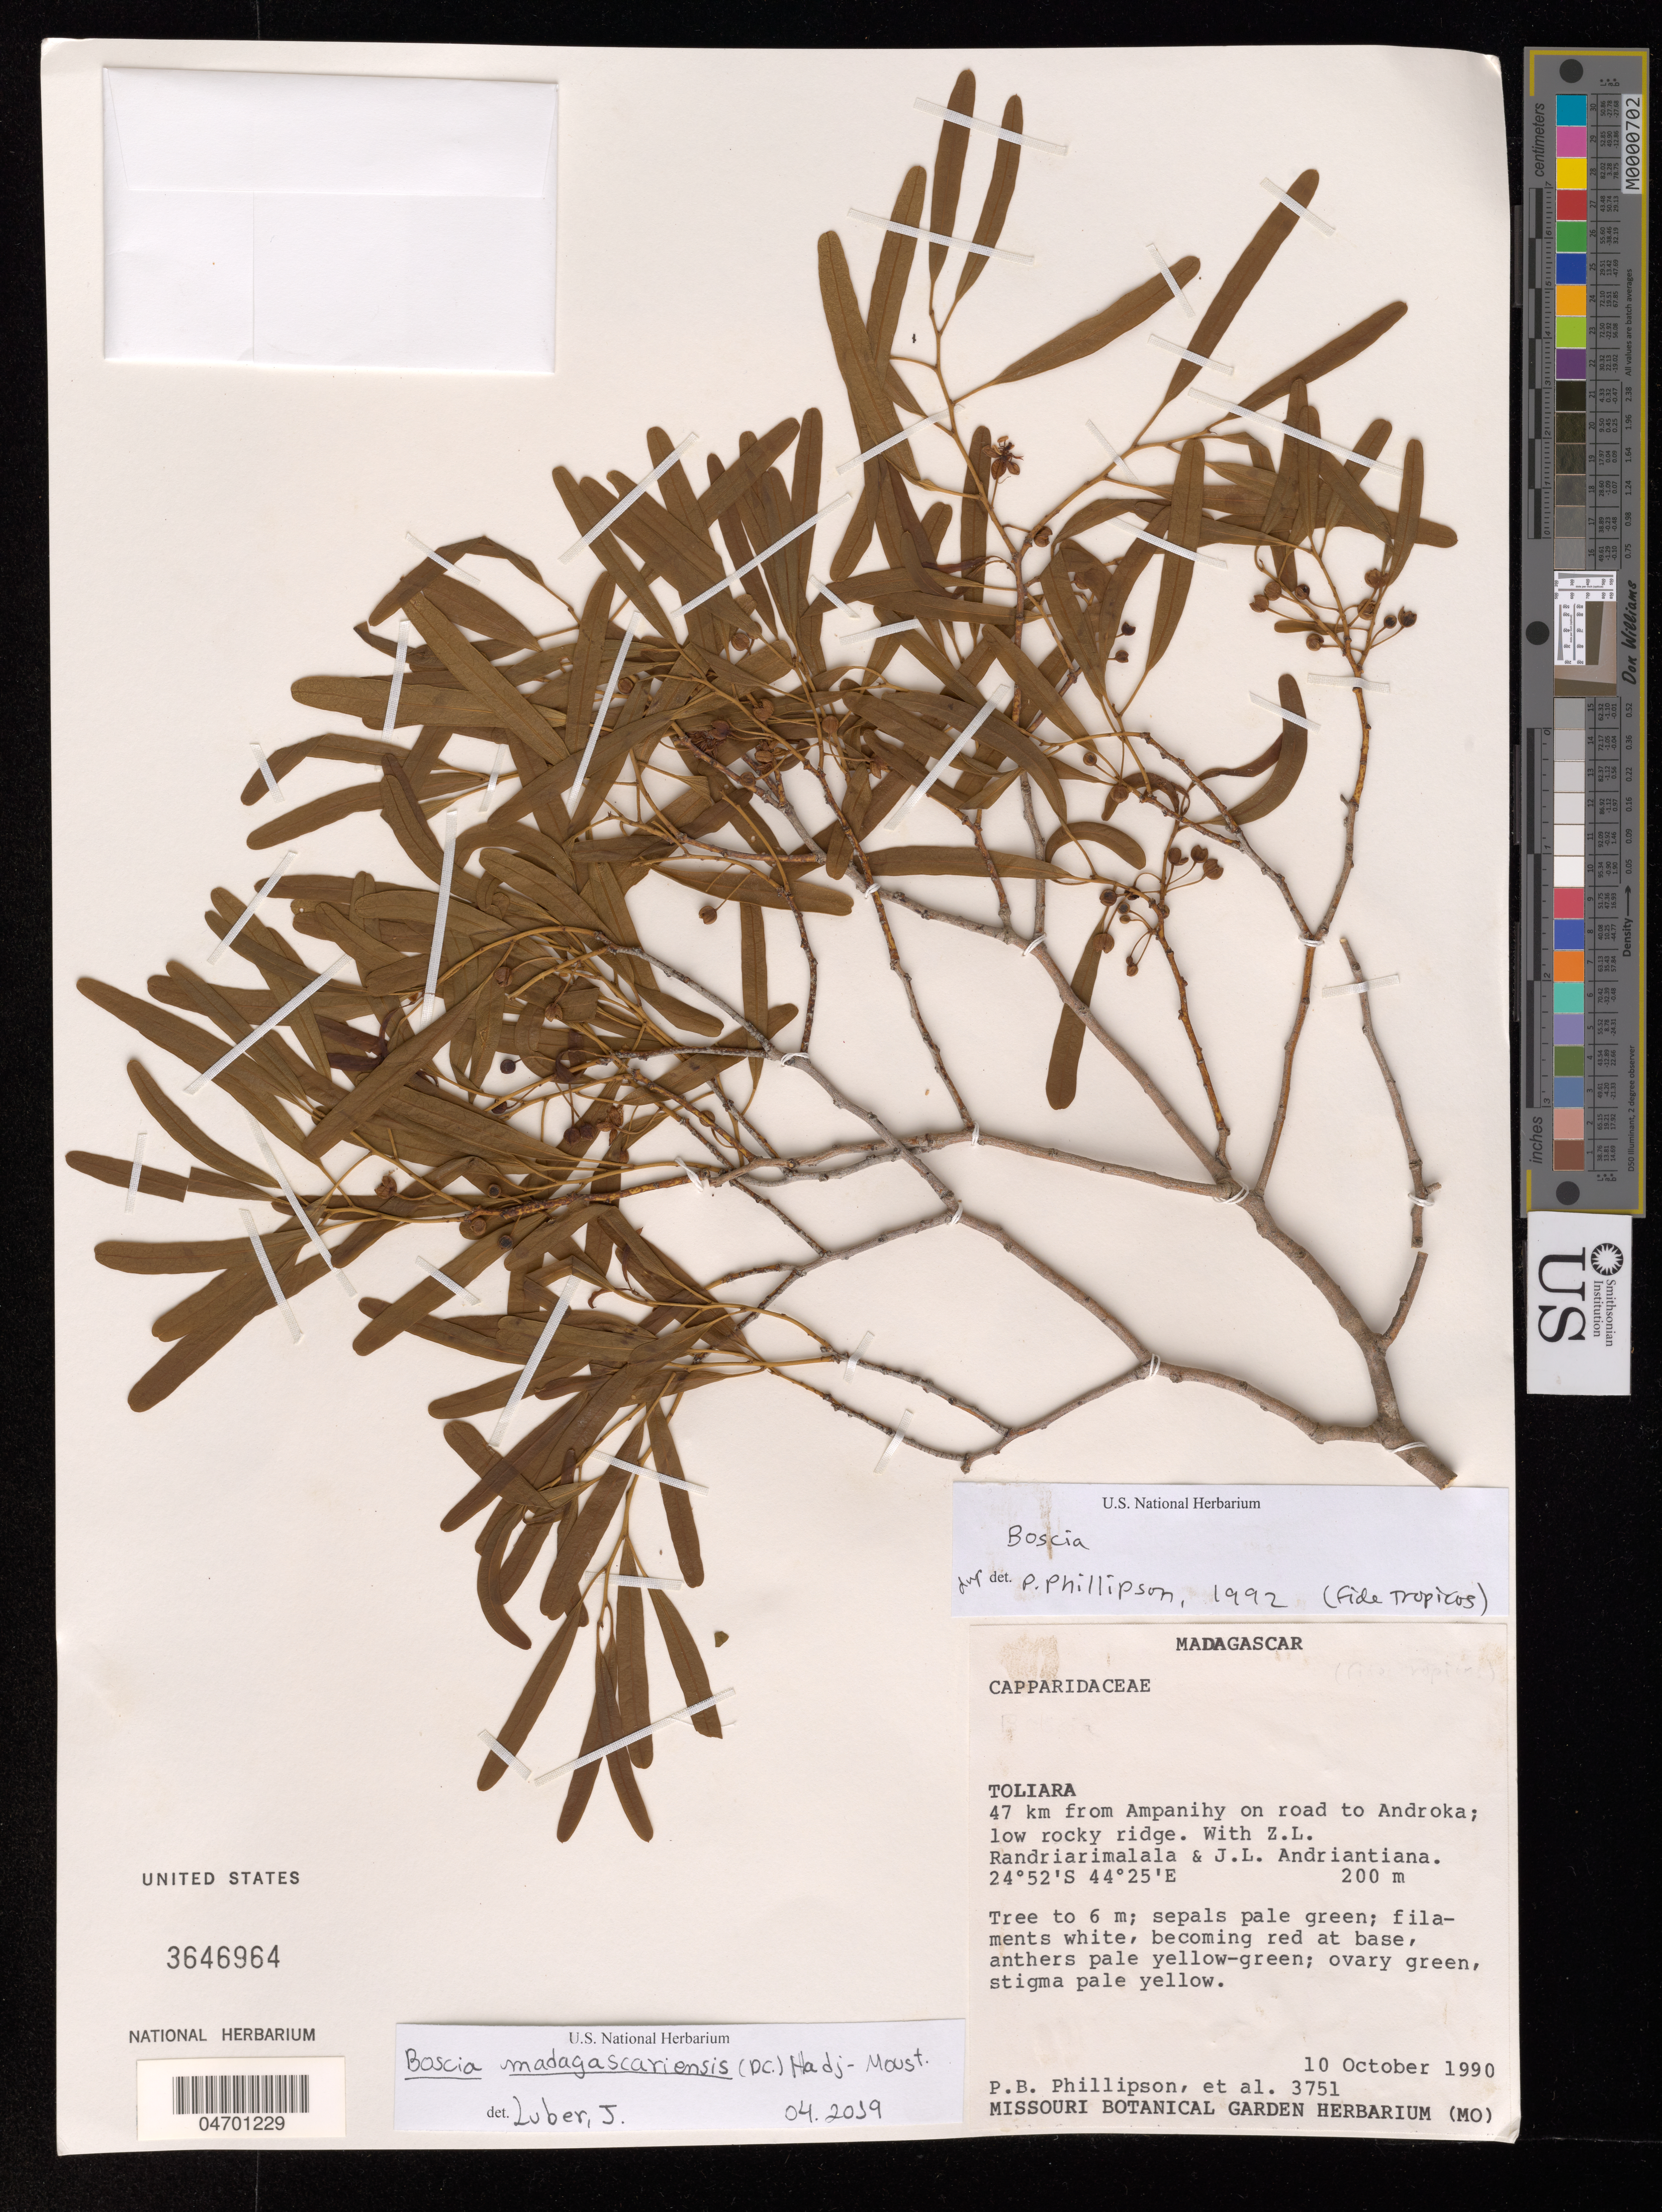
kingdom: Plantae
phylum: Tracheophyta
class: Magnoliopsida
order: Brassicales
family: Capparaceae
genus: Boscia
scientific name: Boscia madagascariensis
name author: (DC.) Hadj-Moust.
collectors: P. B. Phillipson, Z. Randriarimalala & J. Andriantiana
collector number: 3751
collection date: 1990-10-10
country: Madagascar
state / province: Toliara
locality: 47 km from Ampanihy on road to Androka.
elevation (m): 200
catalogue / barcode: US 3646964